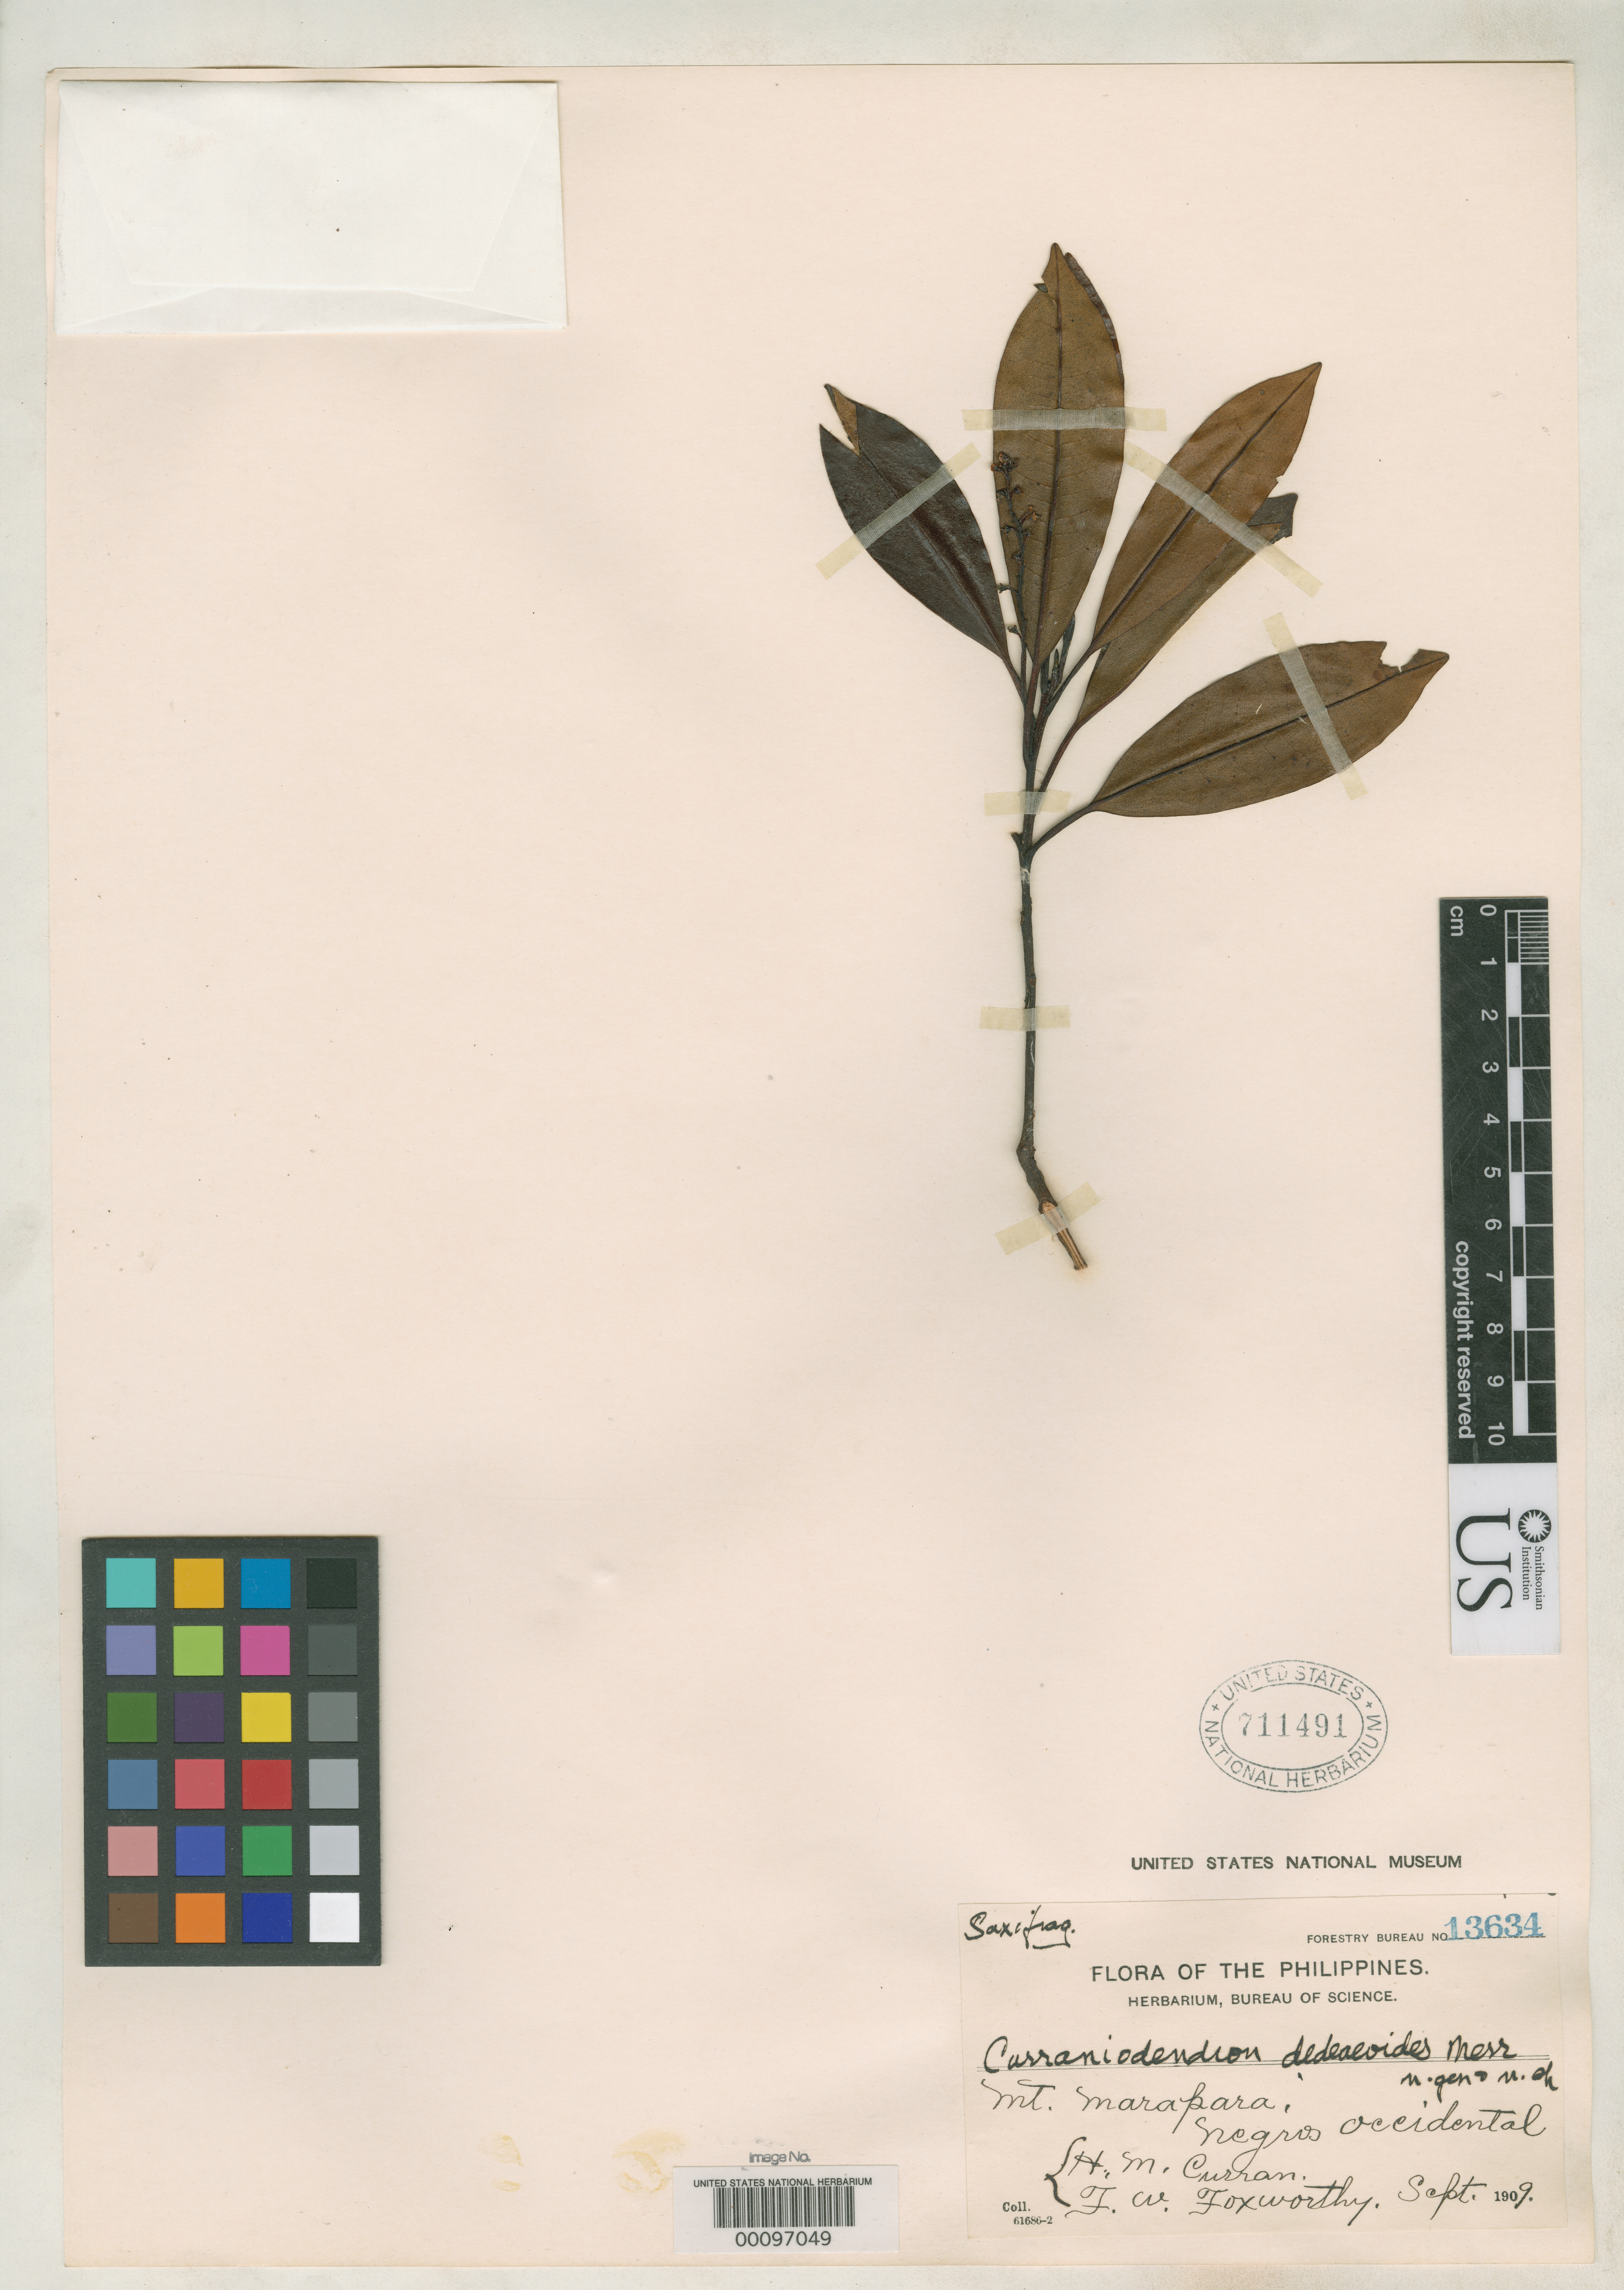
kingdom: Plantae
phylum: Tracheophyta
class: Magnoliopsida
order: Paracryphiales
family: Paracryphiaceae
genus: Curraniodendron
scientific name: Curraniodendron dedeaeoides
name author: Merr.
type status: Isotype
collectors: H. M. Curran & F. W. Foxworthy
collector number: For. Bur. 13634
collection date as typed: Sep 1909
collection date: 1909-09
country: Philippines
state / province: Western Visayas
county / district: Negros Occidental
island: Negros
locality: Mt. Marapara.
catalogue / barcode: US 711491